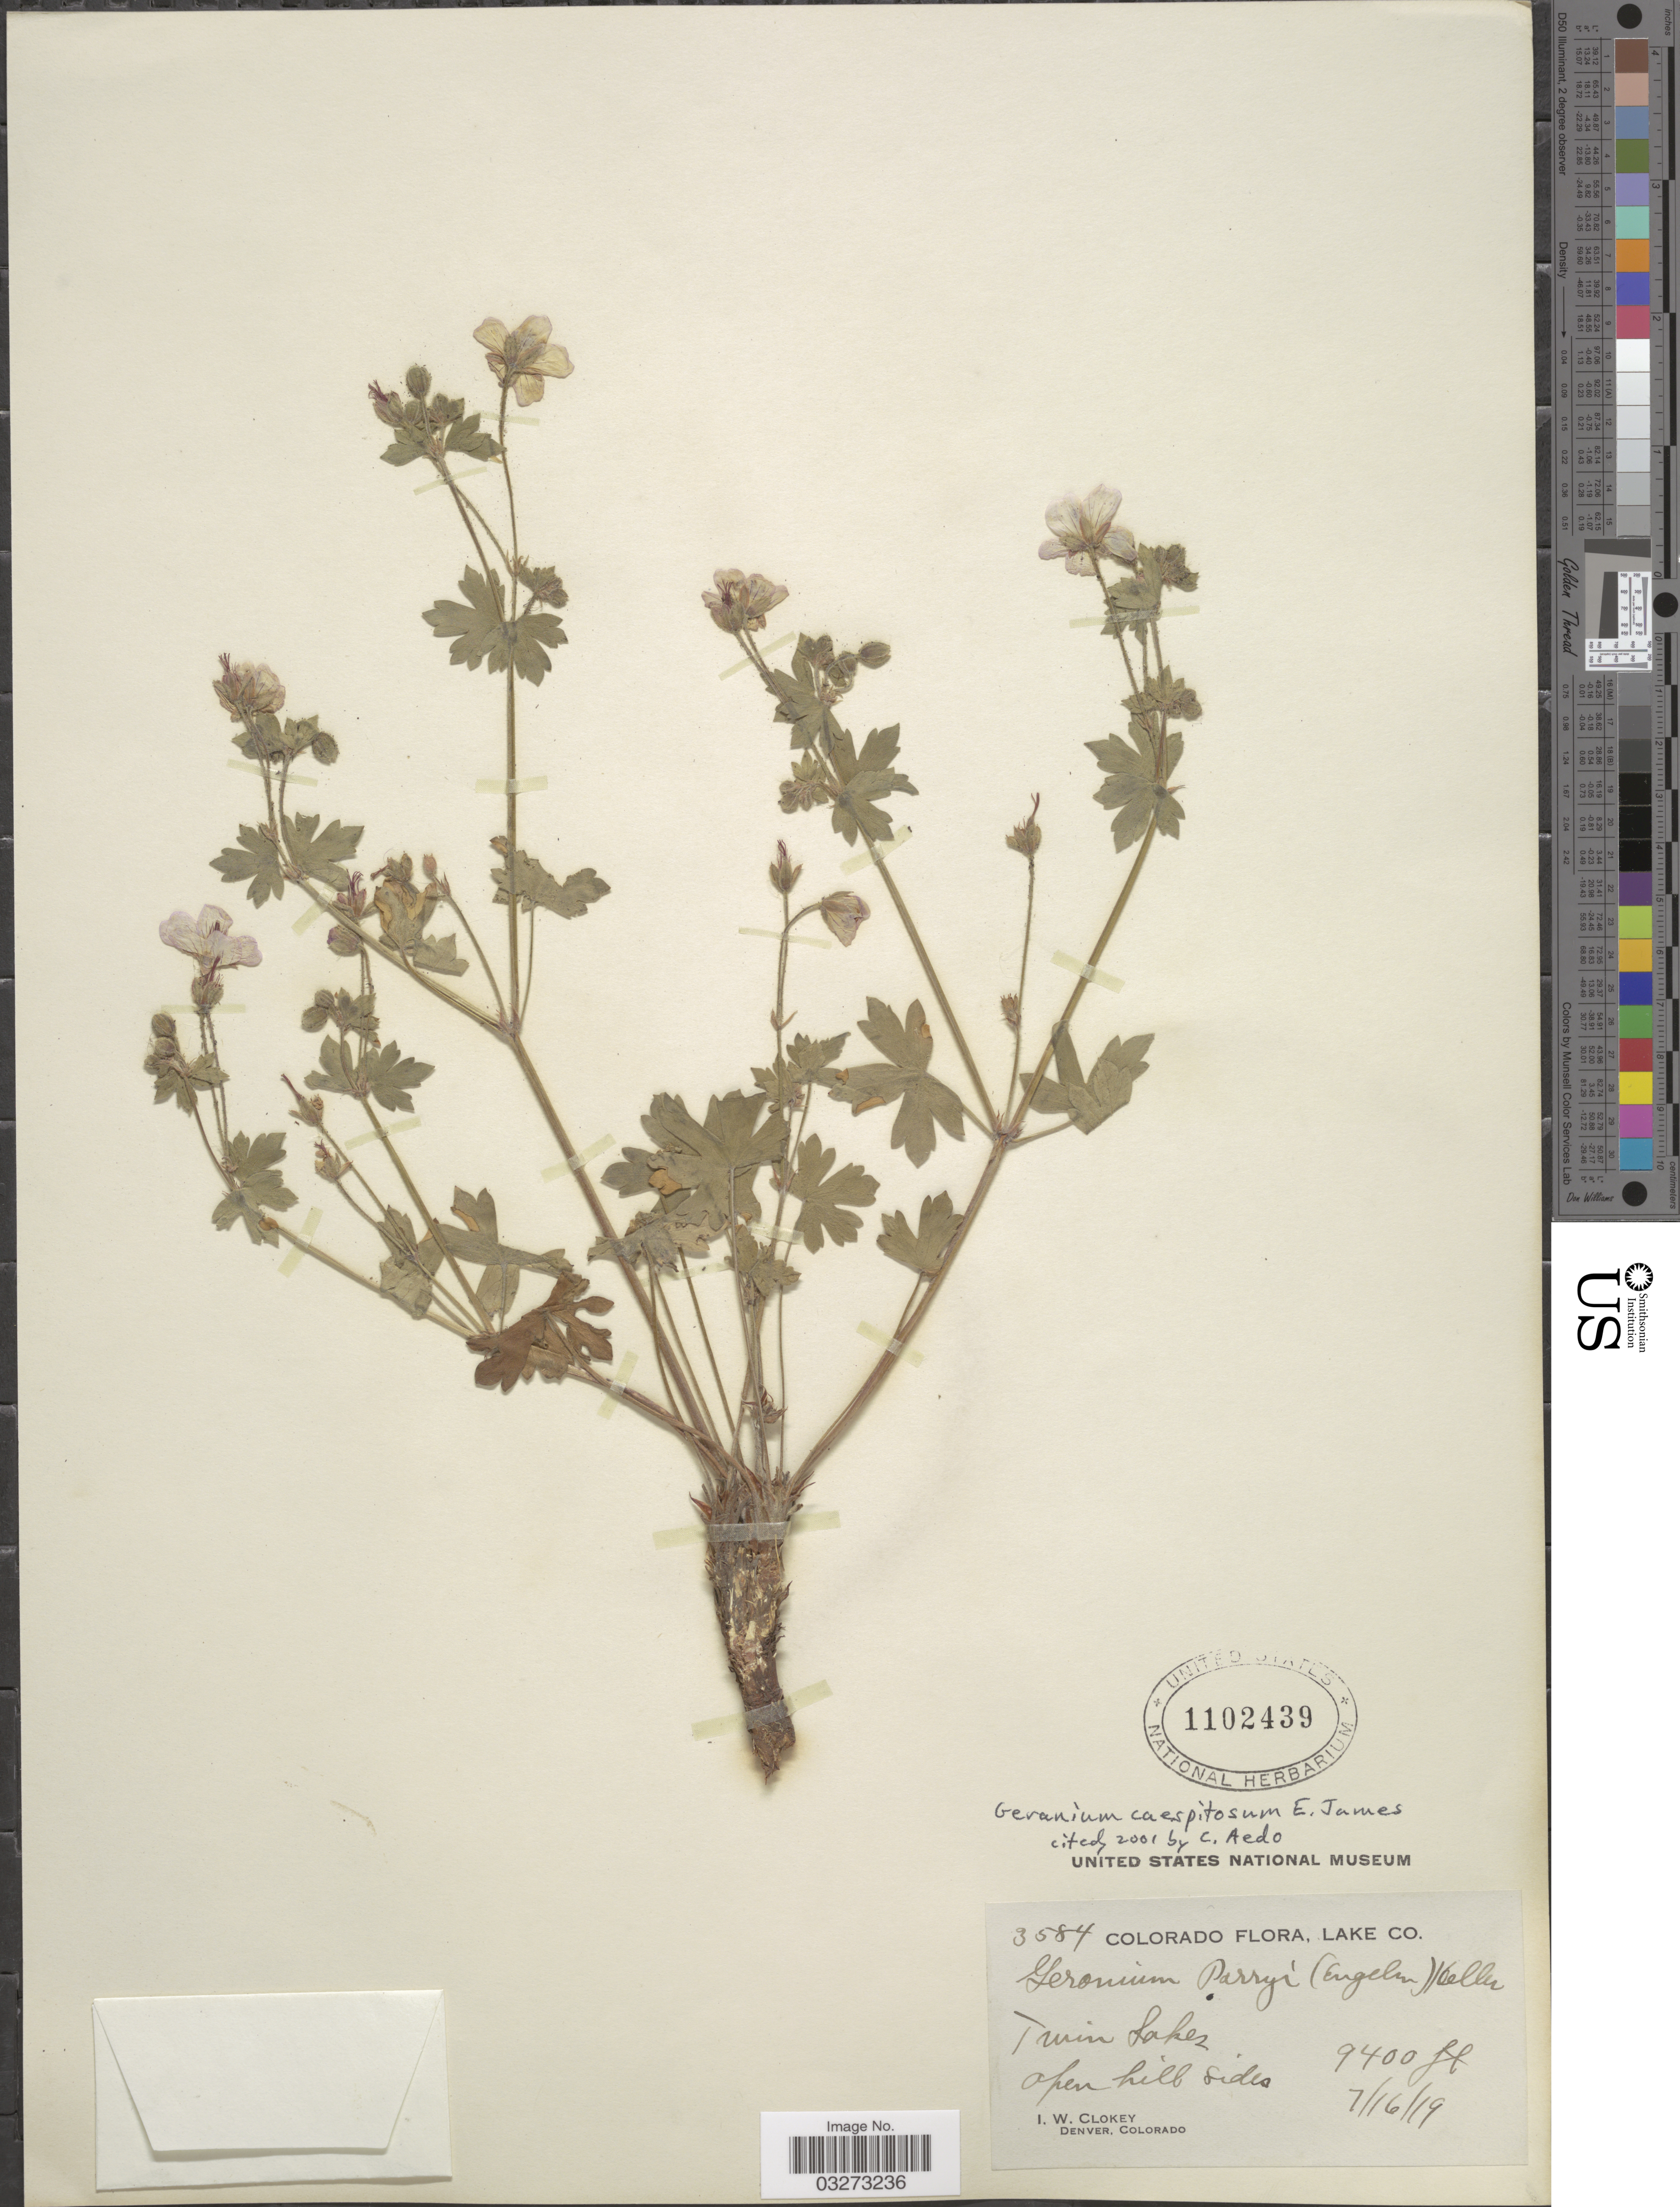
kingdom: Plantae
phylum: Tracheophyta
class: Magnoliopsida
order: Geraniales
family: Geraniaceae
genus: Geranium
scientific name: Geranium caespitosum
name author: E. James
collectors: I. W. Clokey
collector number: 3584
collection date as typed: Transcribed d/m/y: 16/7/19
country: United States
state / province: Colorado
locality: Lake Co. Twin Lakes.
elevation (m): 2865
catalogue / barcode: US 1102439